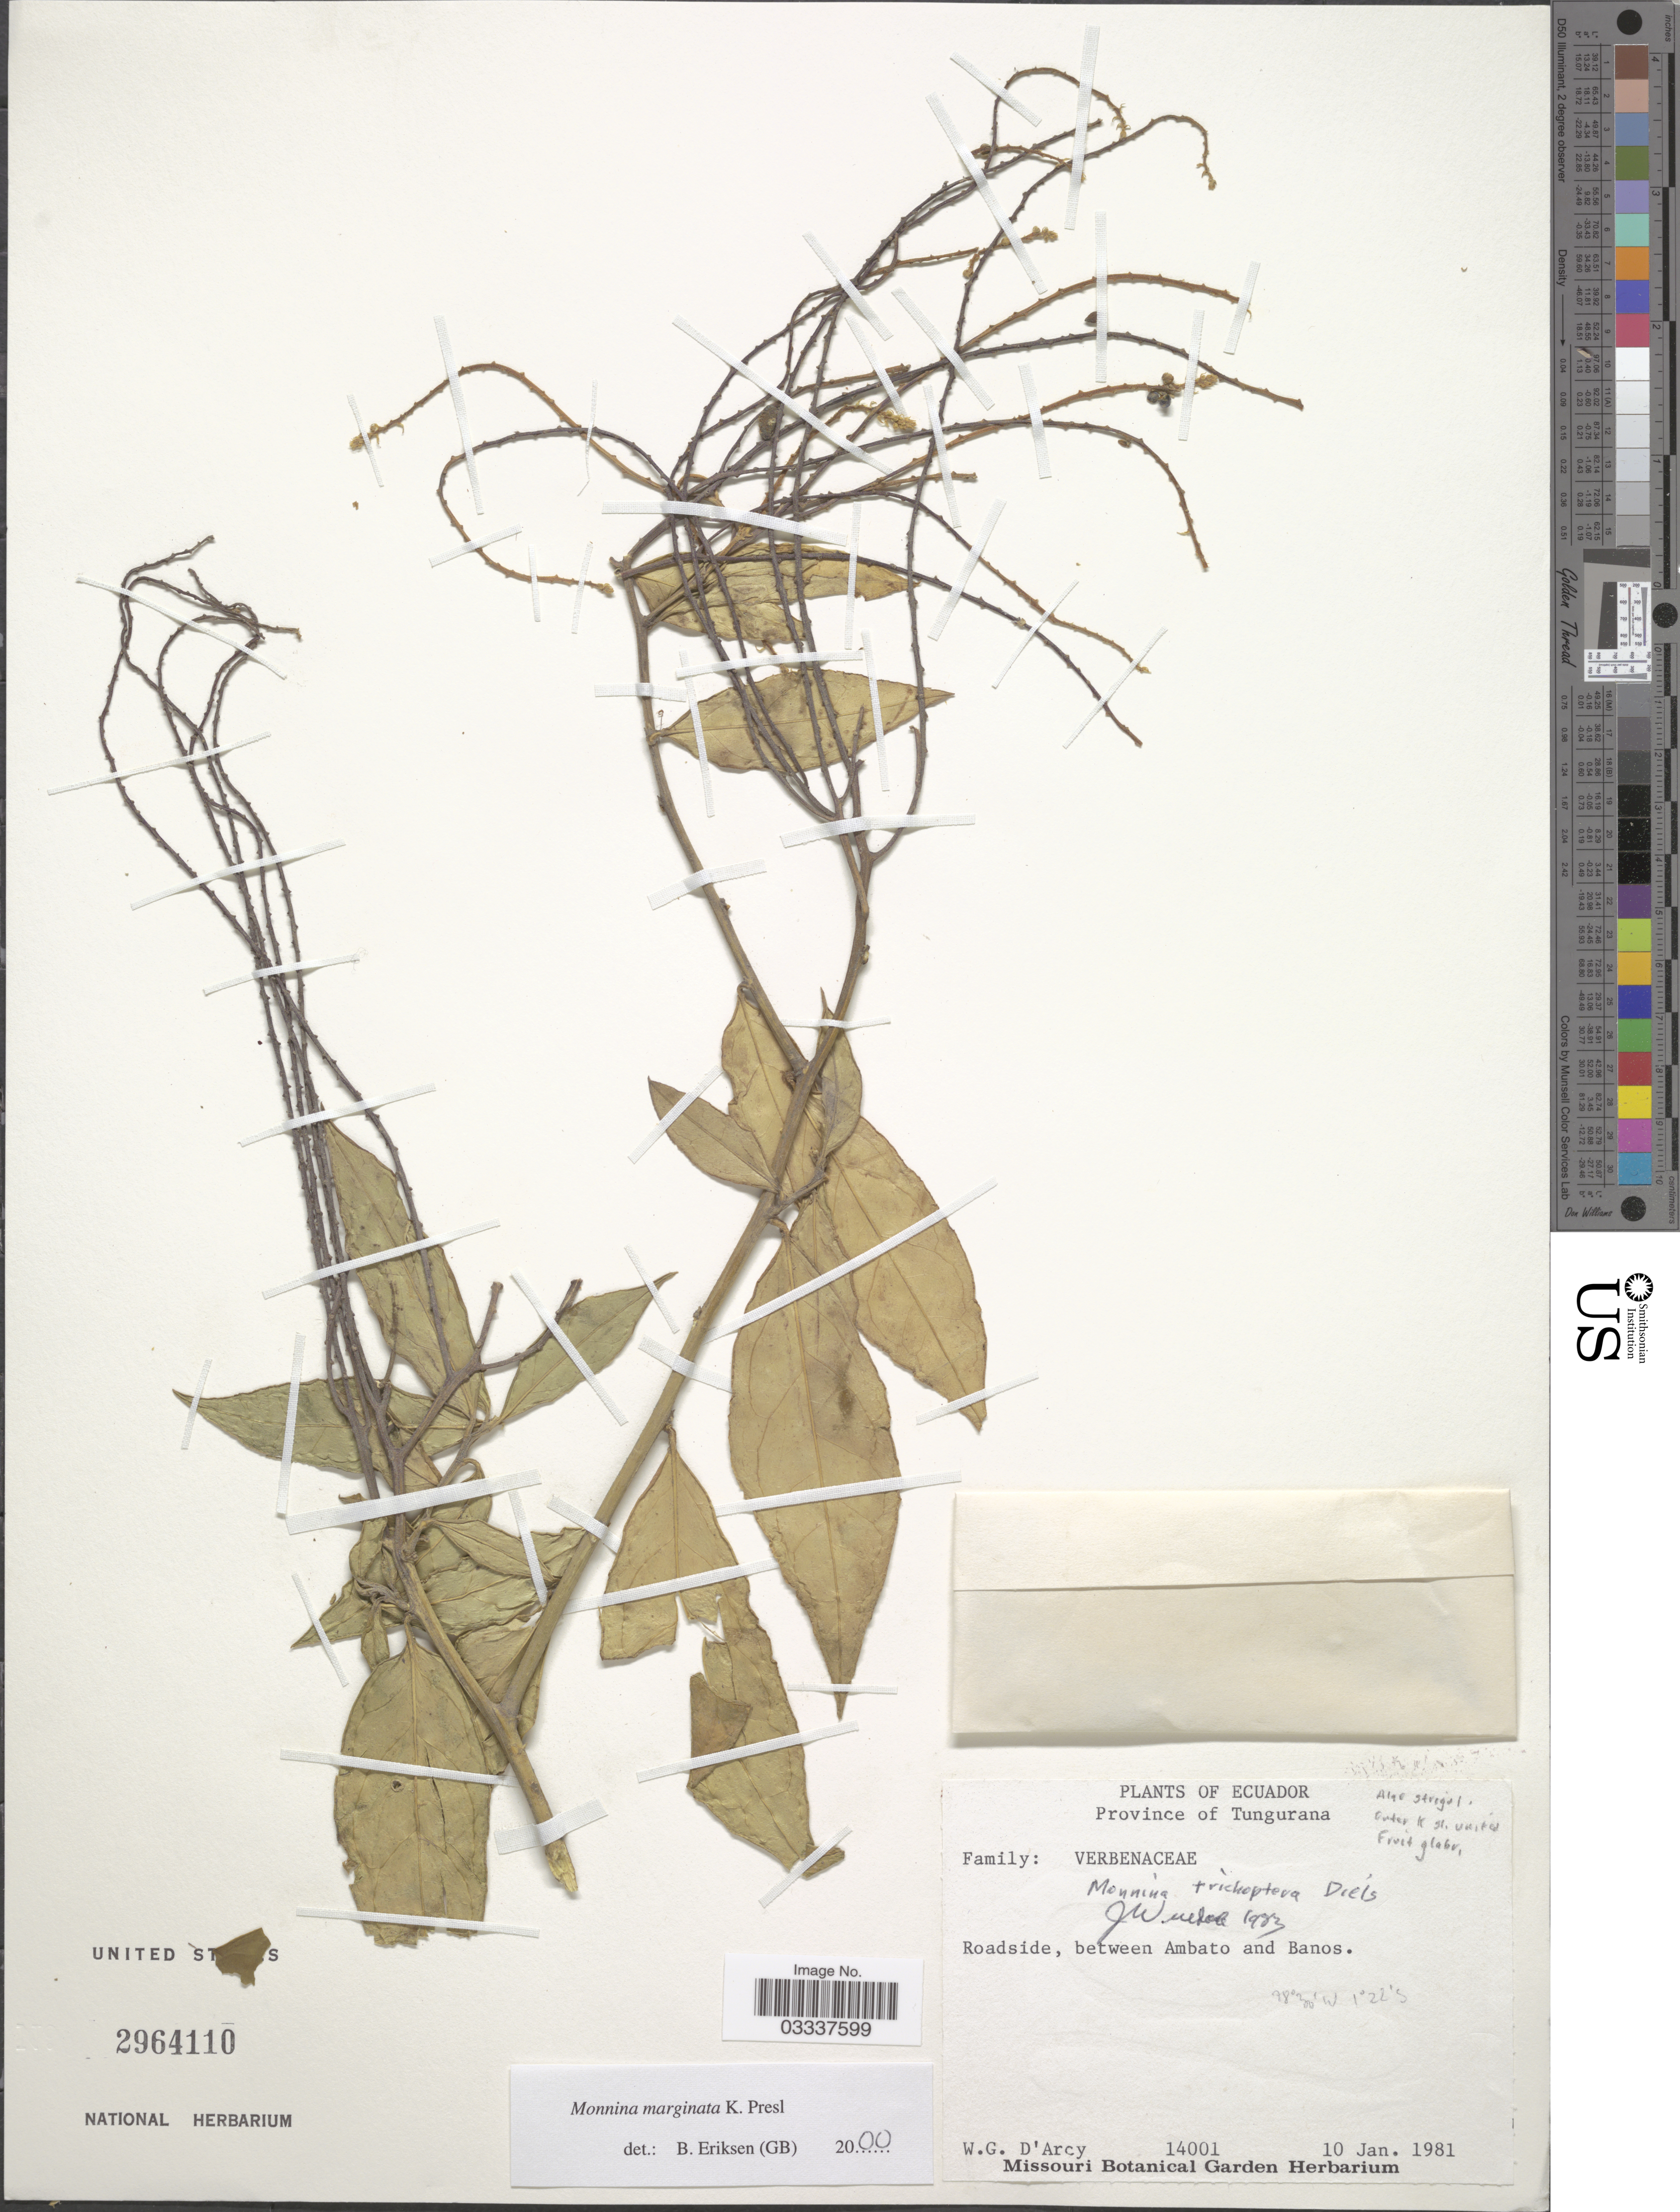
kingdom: Plantae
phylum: Tracheophyta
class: Magnoliopsida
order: Fabales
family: Polygalaceae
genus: Monnina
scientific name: Monnina marginata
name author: C. Presl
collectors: W. G. D'Arcy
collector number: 14001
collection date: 1981-01-10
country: Ecuador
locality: Province of Tungurana, Roadside, between Ambato and Banos.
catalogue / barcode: US 2964110